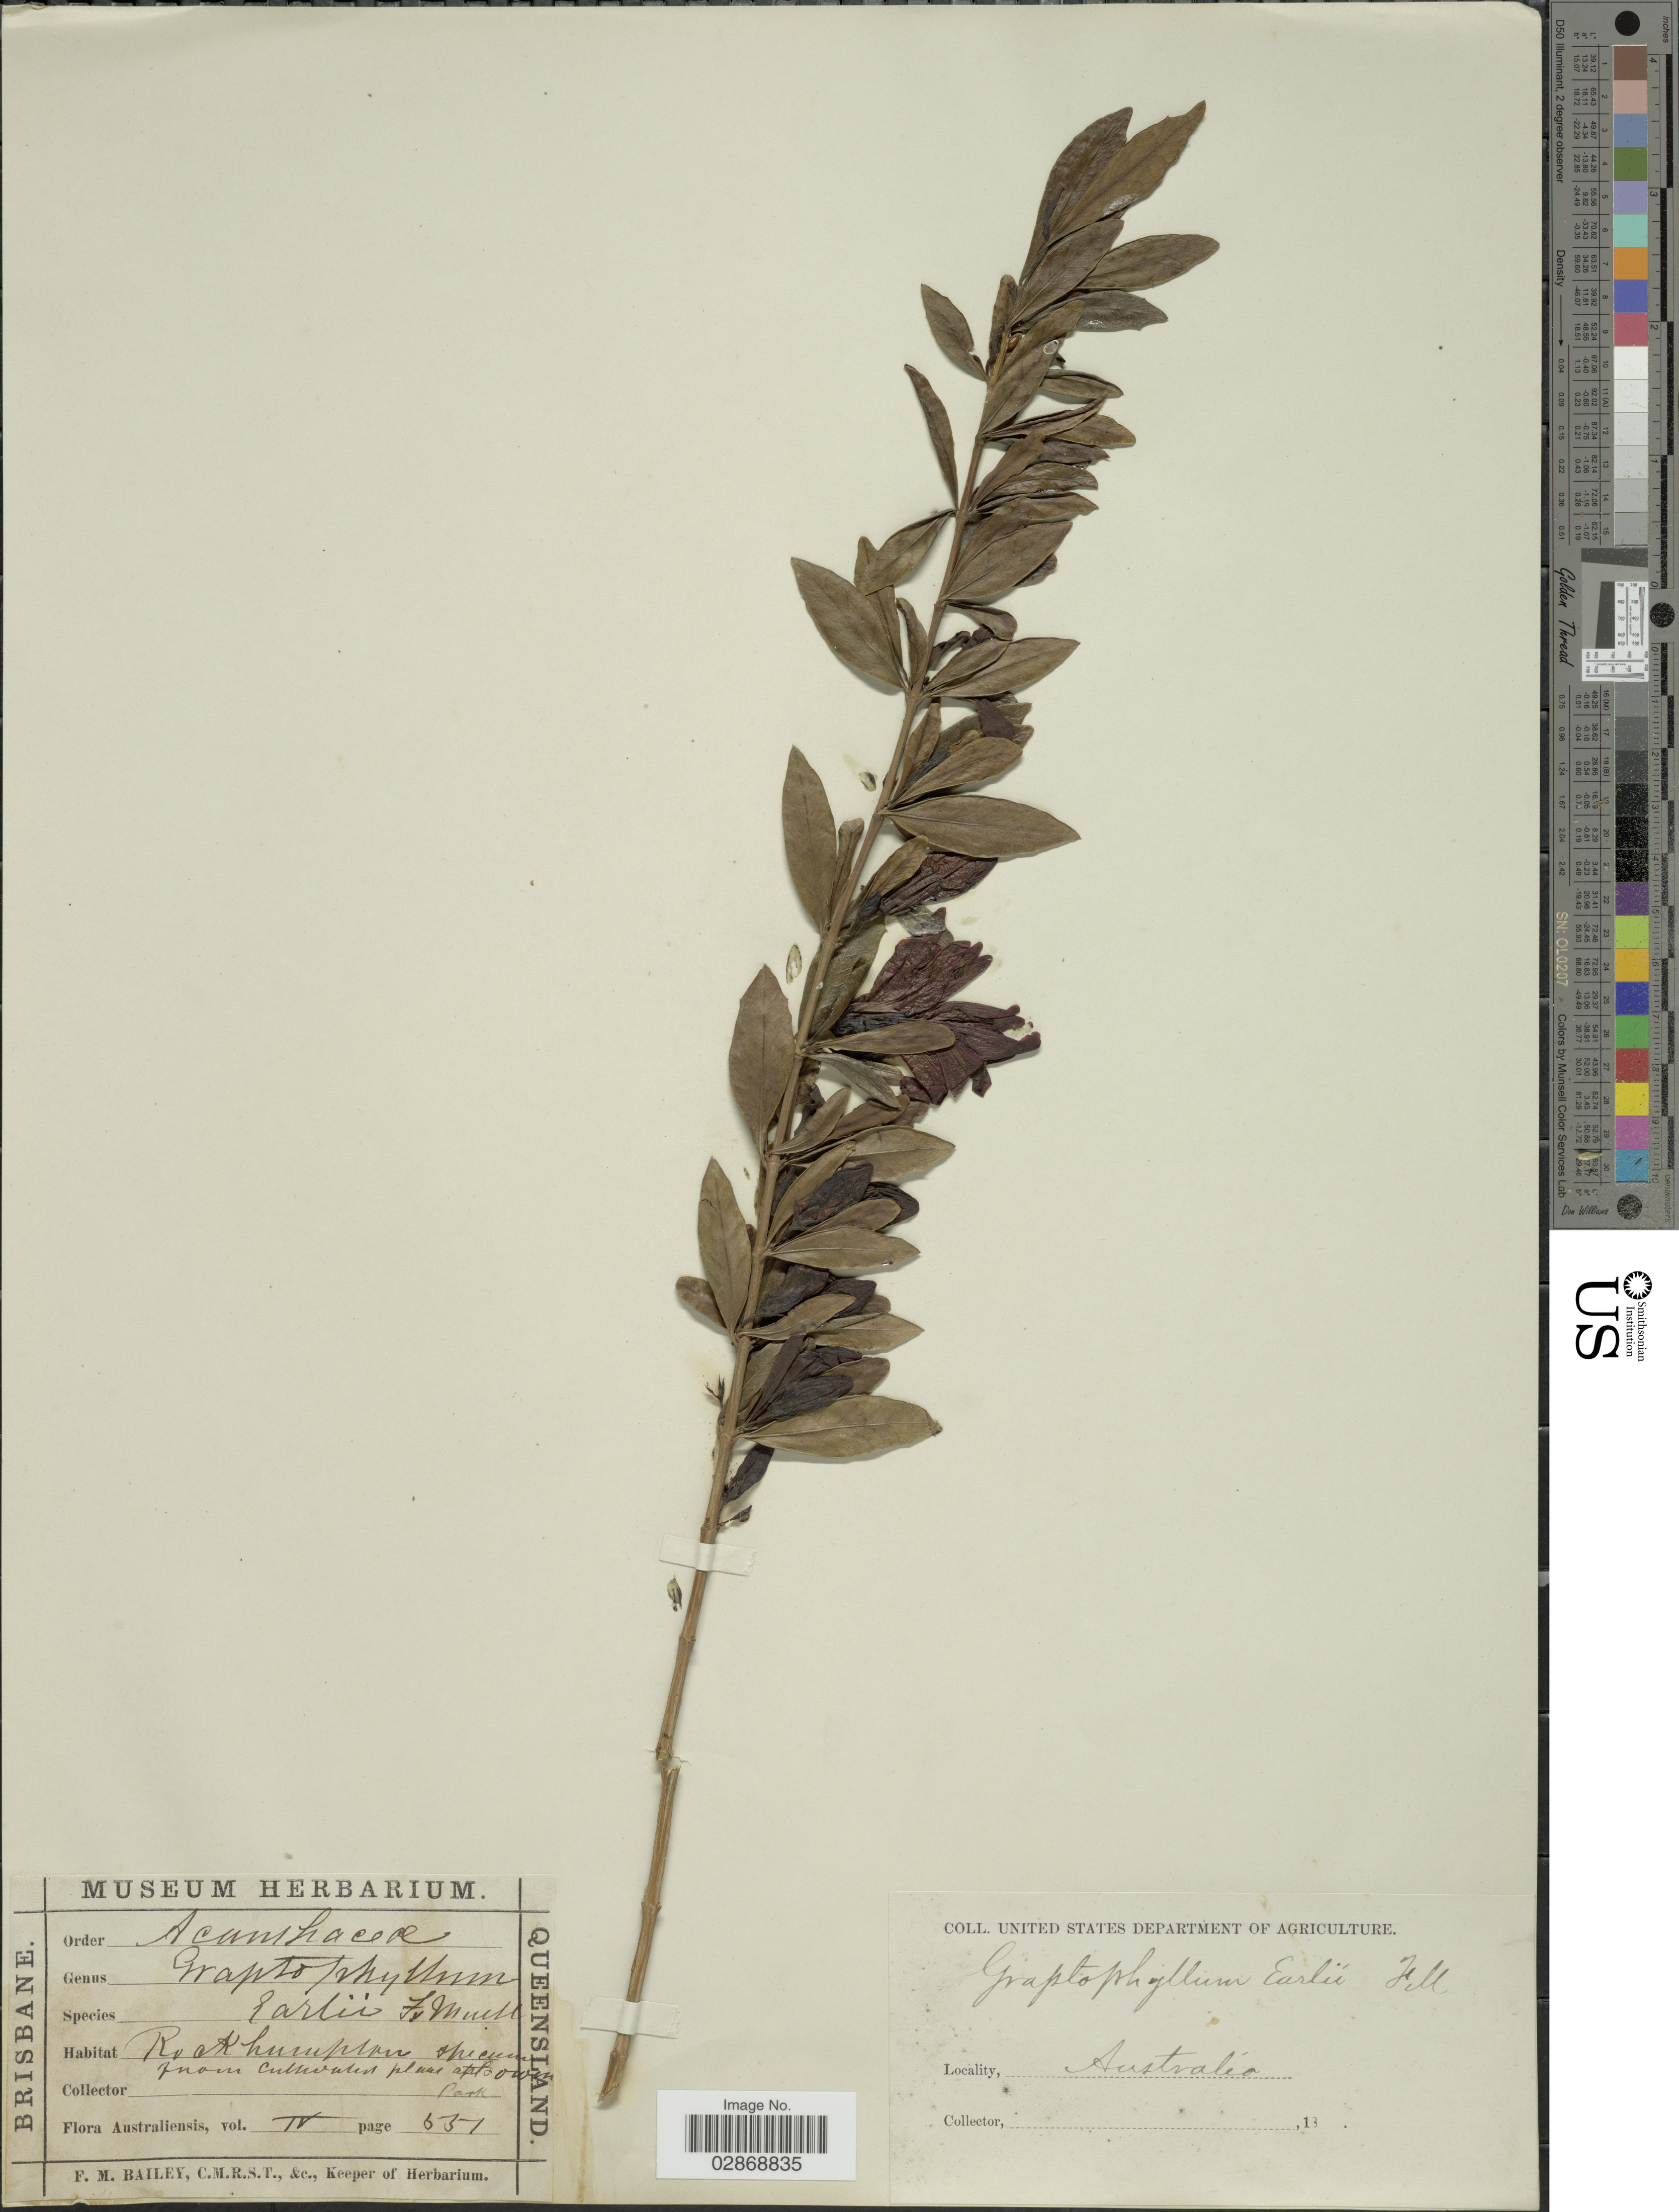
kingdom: Plantae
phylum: Tracheophyta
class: Magnoliopsida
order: Lamiales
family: Acanthaceae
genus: Graptophyllum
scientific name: Graptophyllum earlii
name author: F. Muell.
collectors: F. M. Bailey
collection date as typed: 18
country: Australia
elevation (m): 100